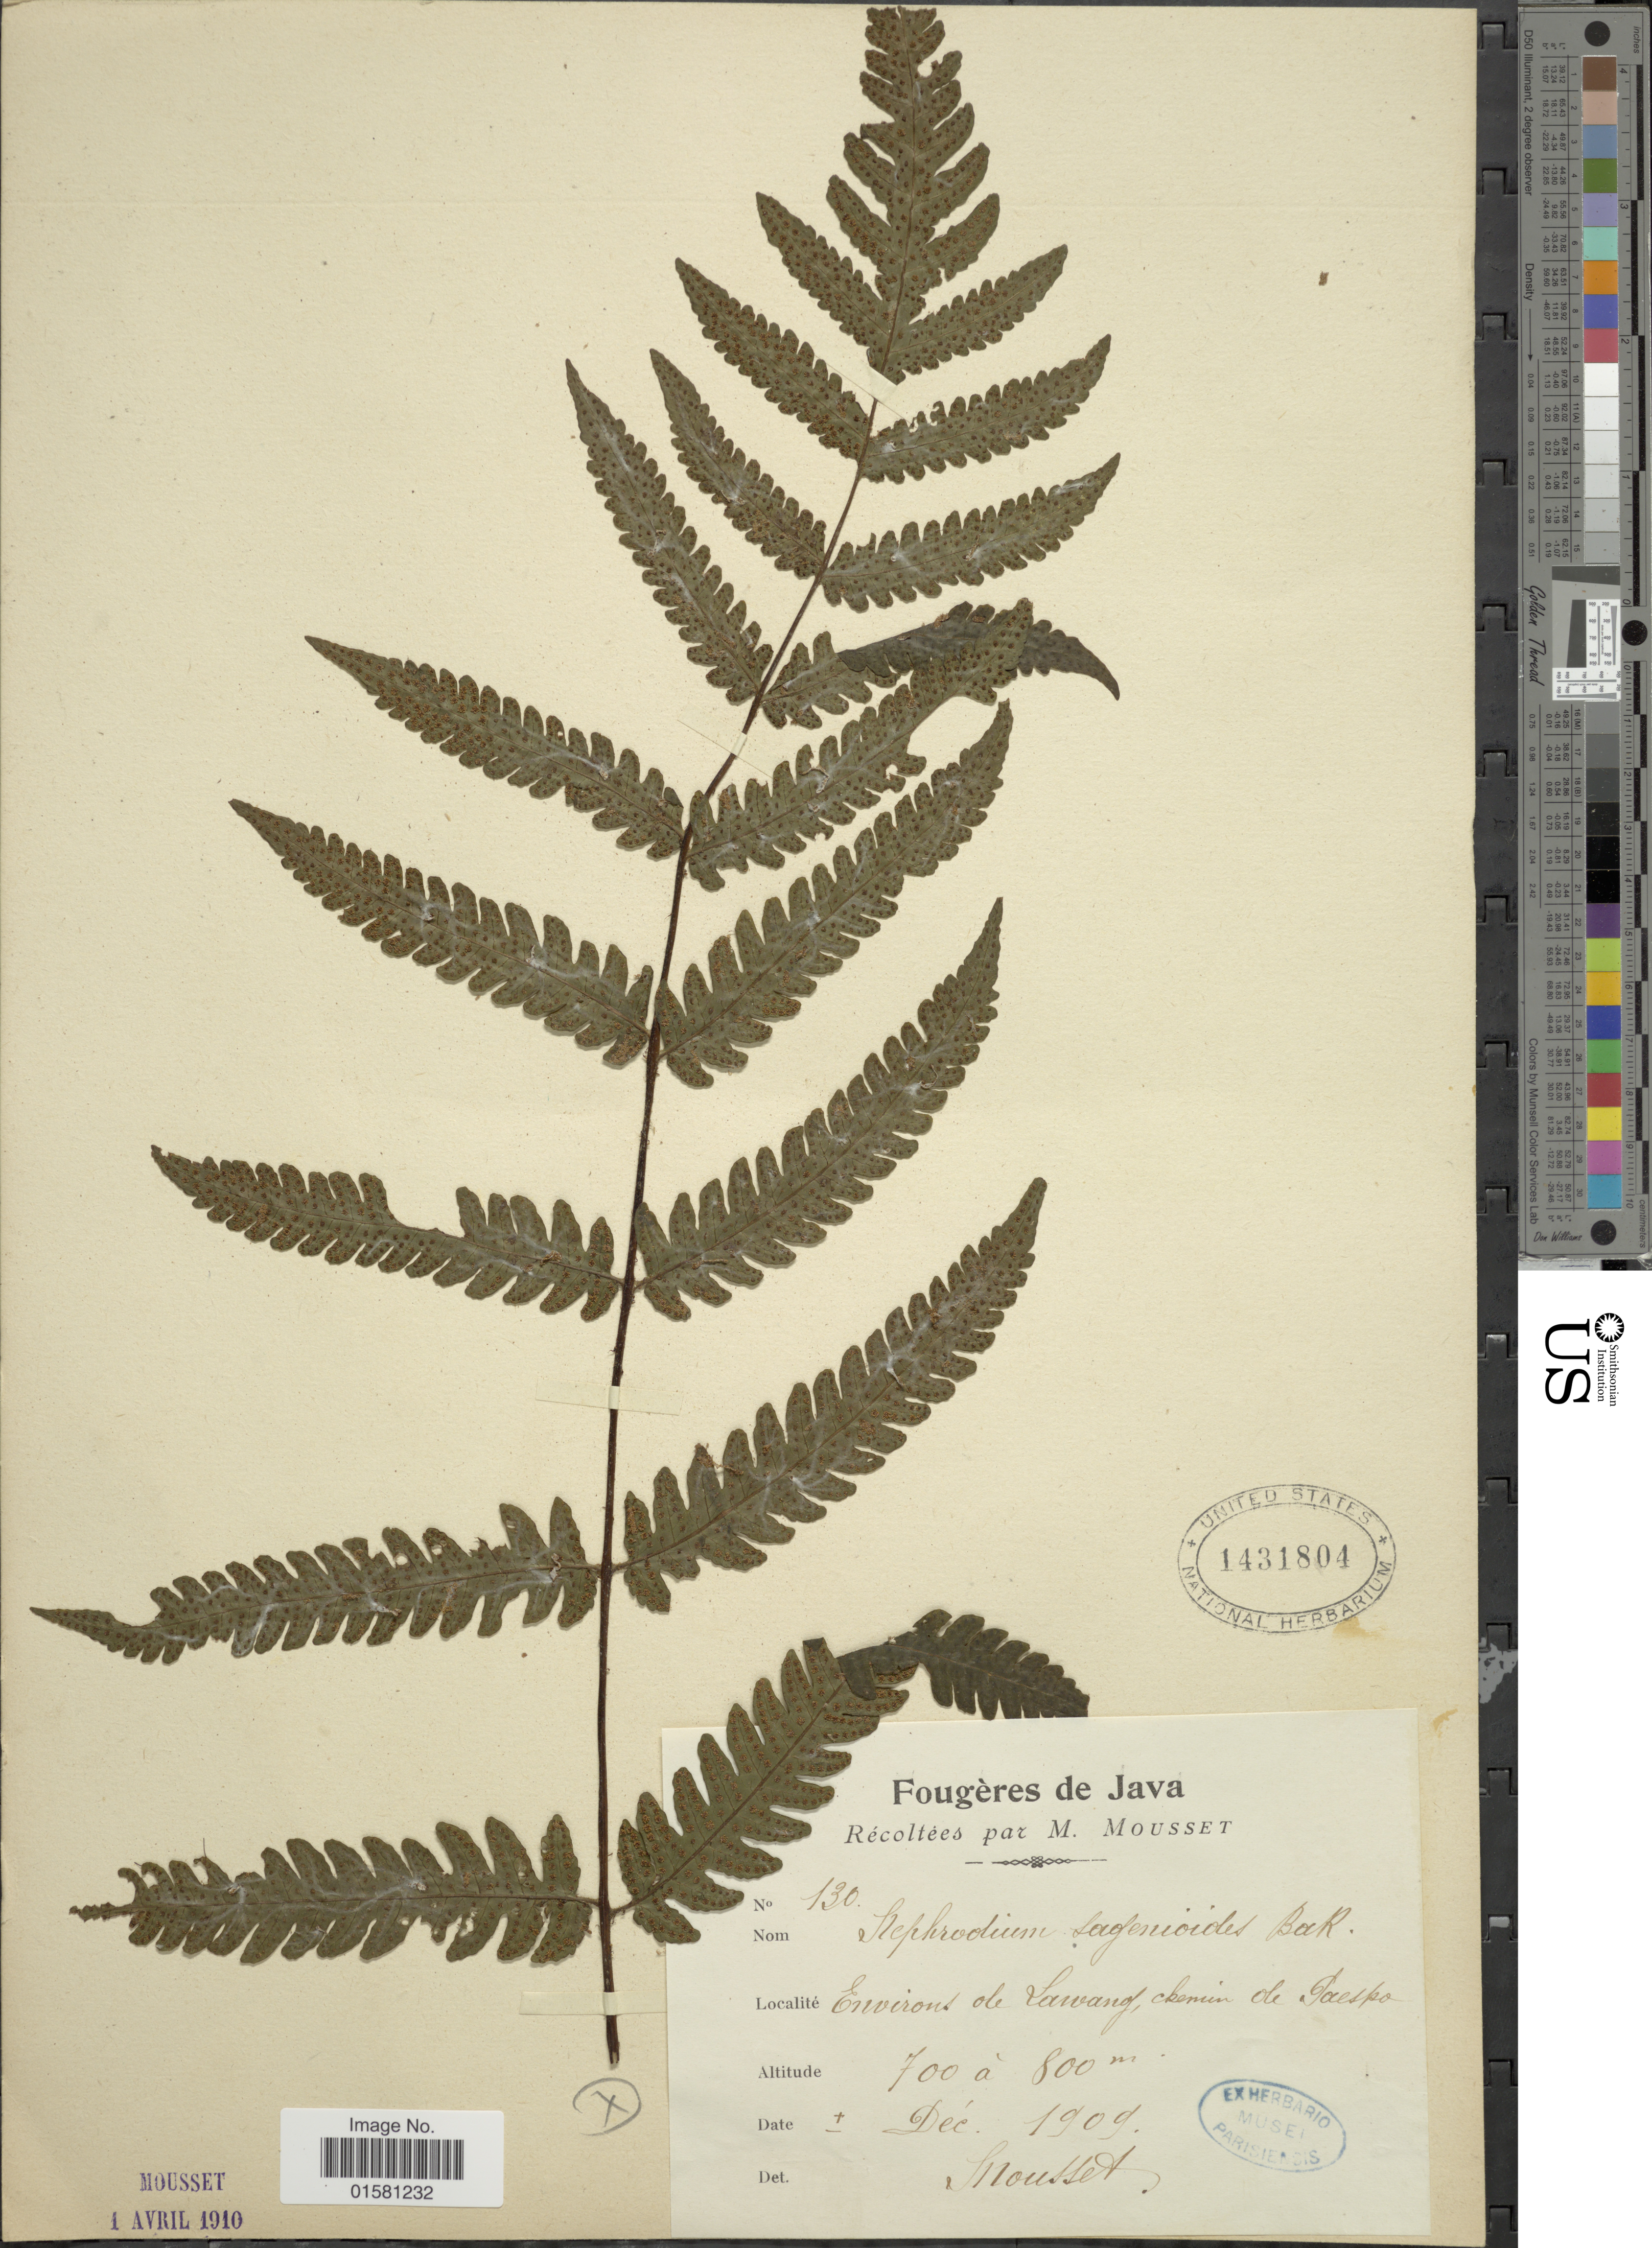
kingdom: Plantae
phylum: Tracheophyta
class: Polypodiopsida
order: Polypodiales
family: Tectariaceae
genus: Tectaria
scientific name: Tectaria sagenioides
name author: (Mett.) Christenh.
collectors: M. Mousset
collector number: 130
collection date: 1909-12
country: Indonesia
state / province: Java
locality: Environ de Lawang, Chemin ole Gaespo [interpreted]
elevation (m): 700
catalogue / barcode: US 1431804